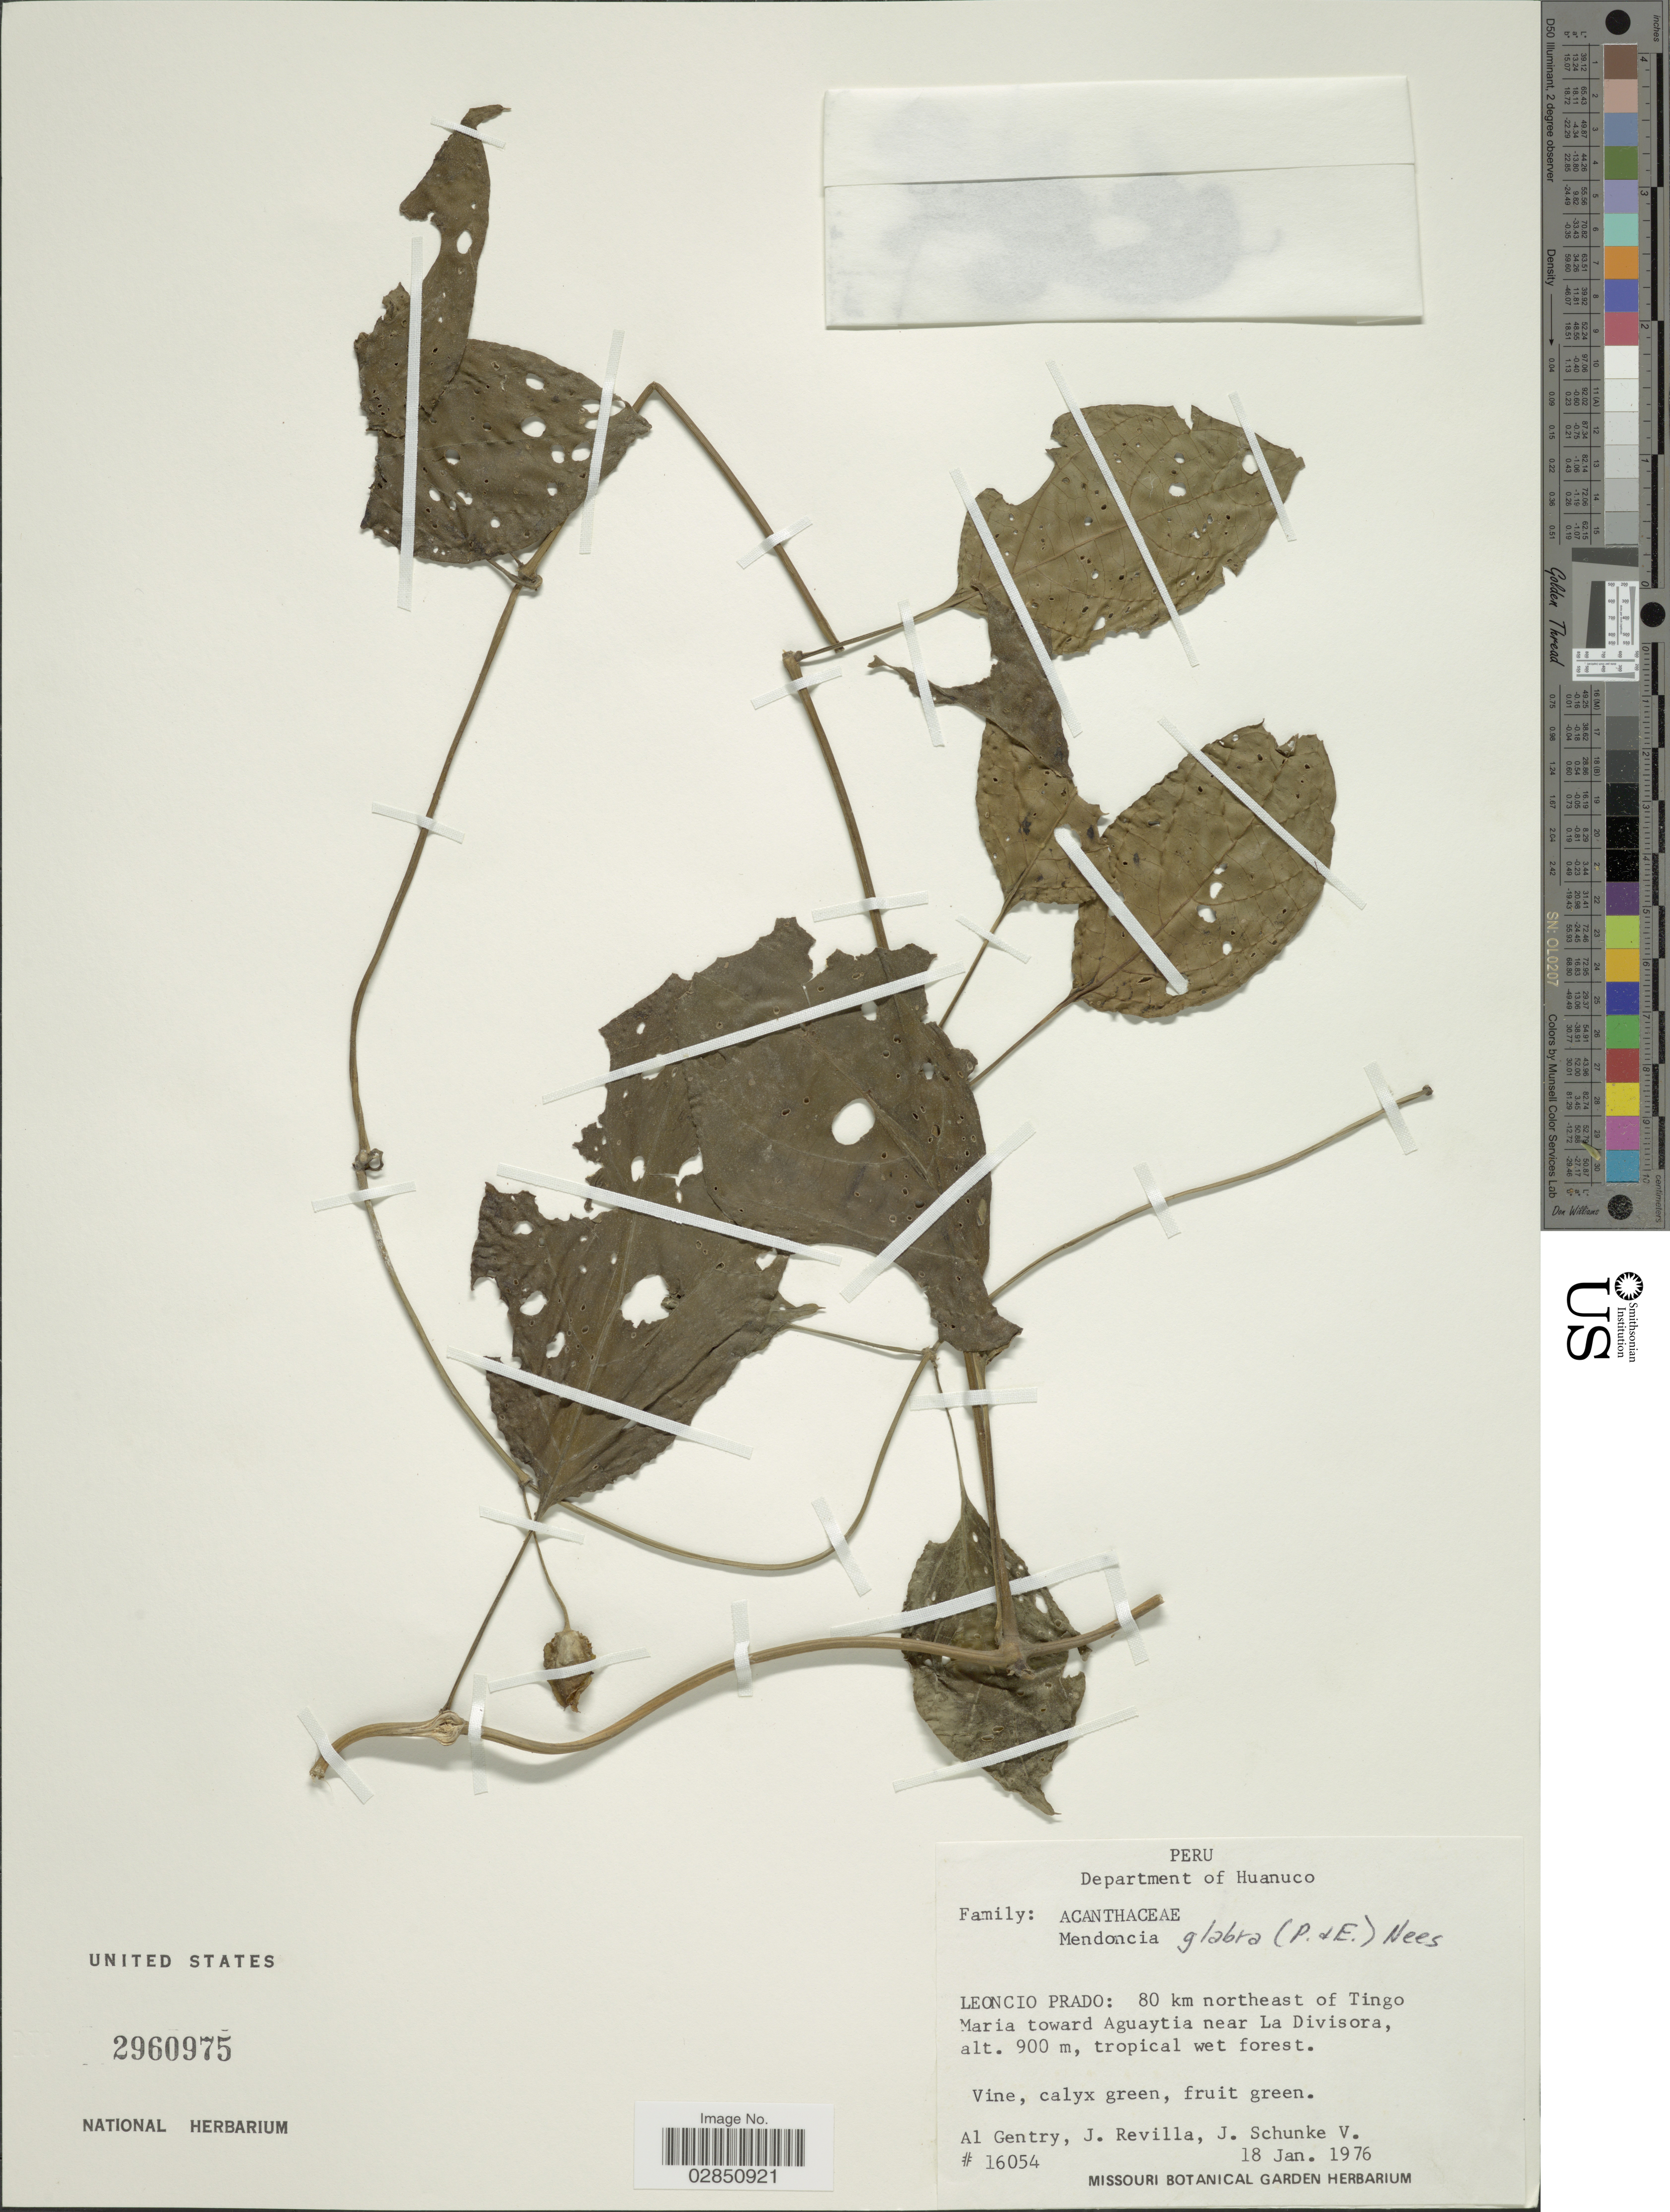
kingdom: Plantae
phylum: Tracheophyta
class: Magnoliopsida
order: Lamiales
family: Acanthaceae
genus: Mendoncia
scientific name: Mendoncia glabra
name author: (Poepp. & Endl.) Nees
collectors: A. H. Gentry, J. Revilla & J. Schunke Vigo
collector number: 16054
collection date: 1976-01-18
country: Peru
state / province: Huánuco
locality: Department of Huanuco. Leoncio Prado: 80 km northeast of Tingo Maria toward Aguaytia near La Divisora.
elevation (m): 900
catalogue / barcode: US 2960975